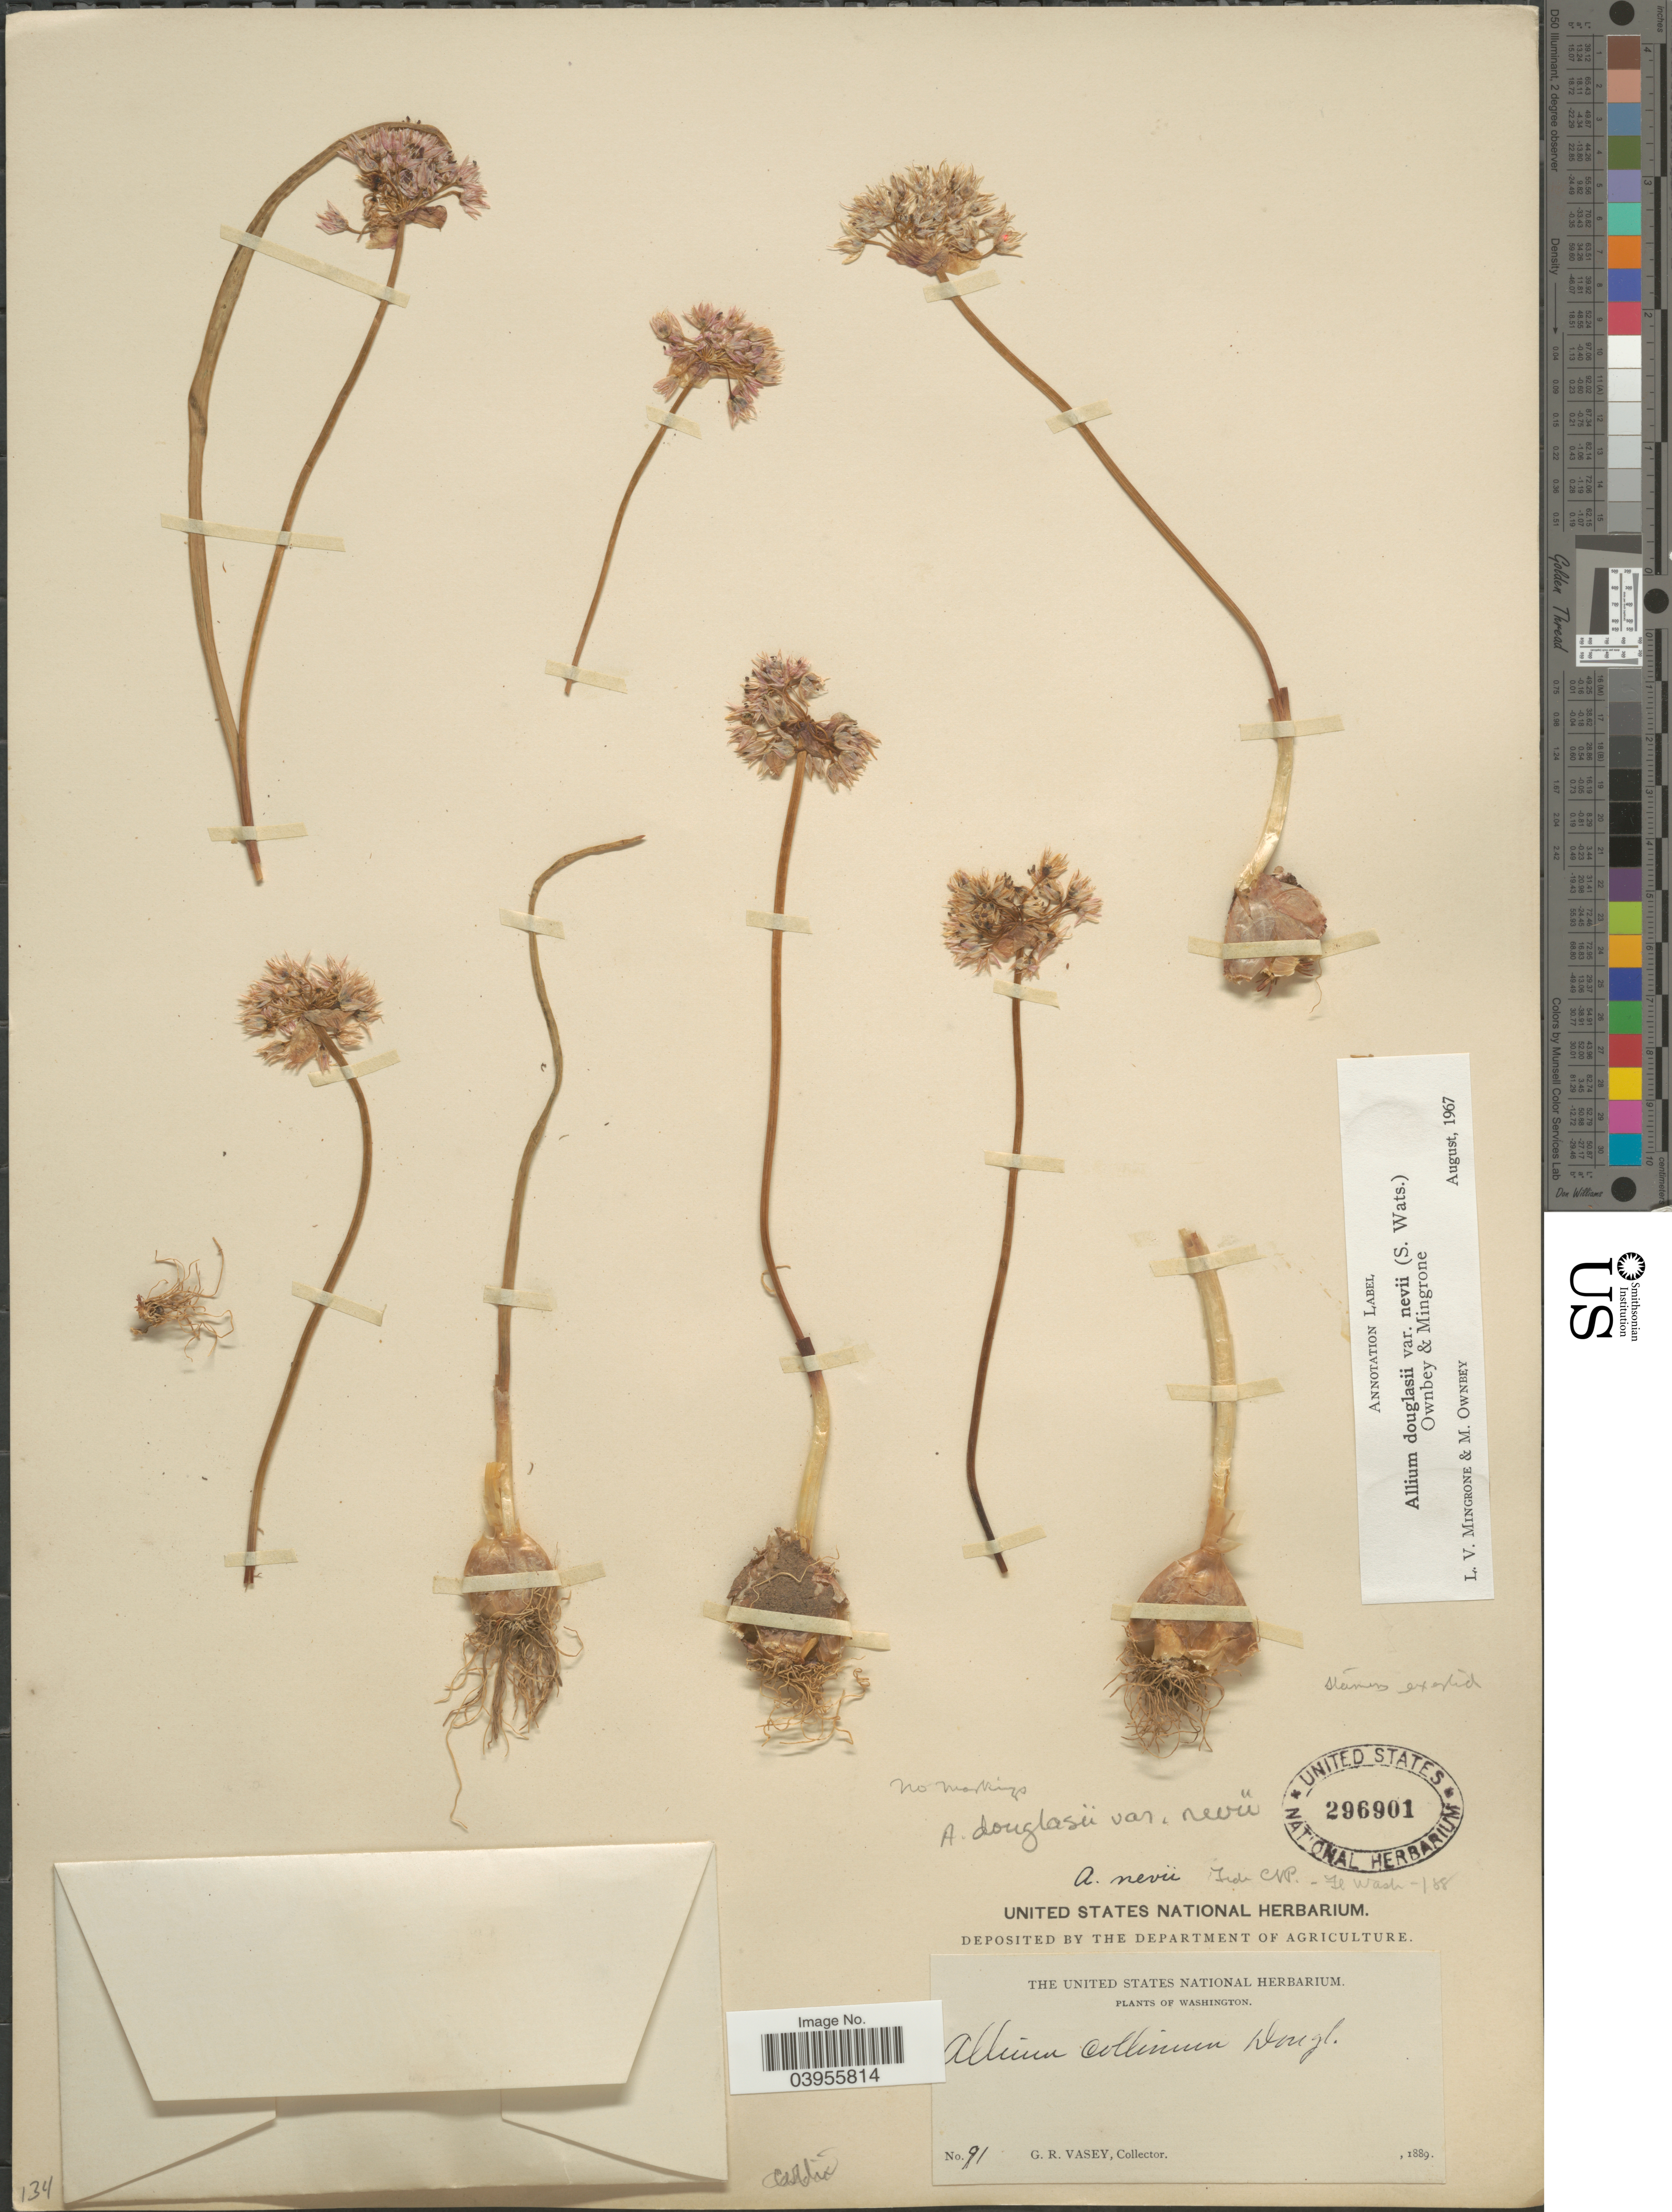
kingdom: Plantae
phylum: Tracheophyta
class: Liliopsida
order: Asparagales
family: Amaryllidaceae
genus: Allium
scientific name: Allium douglasii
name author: Hook.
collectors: G. R. Vasey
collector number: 91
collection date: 1889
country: United States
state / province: Washington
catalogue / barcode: US 296901